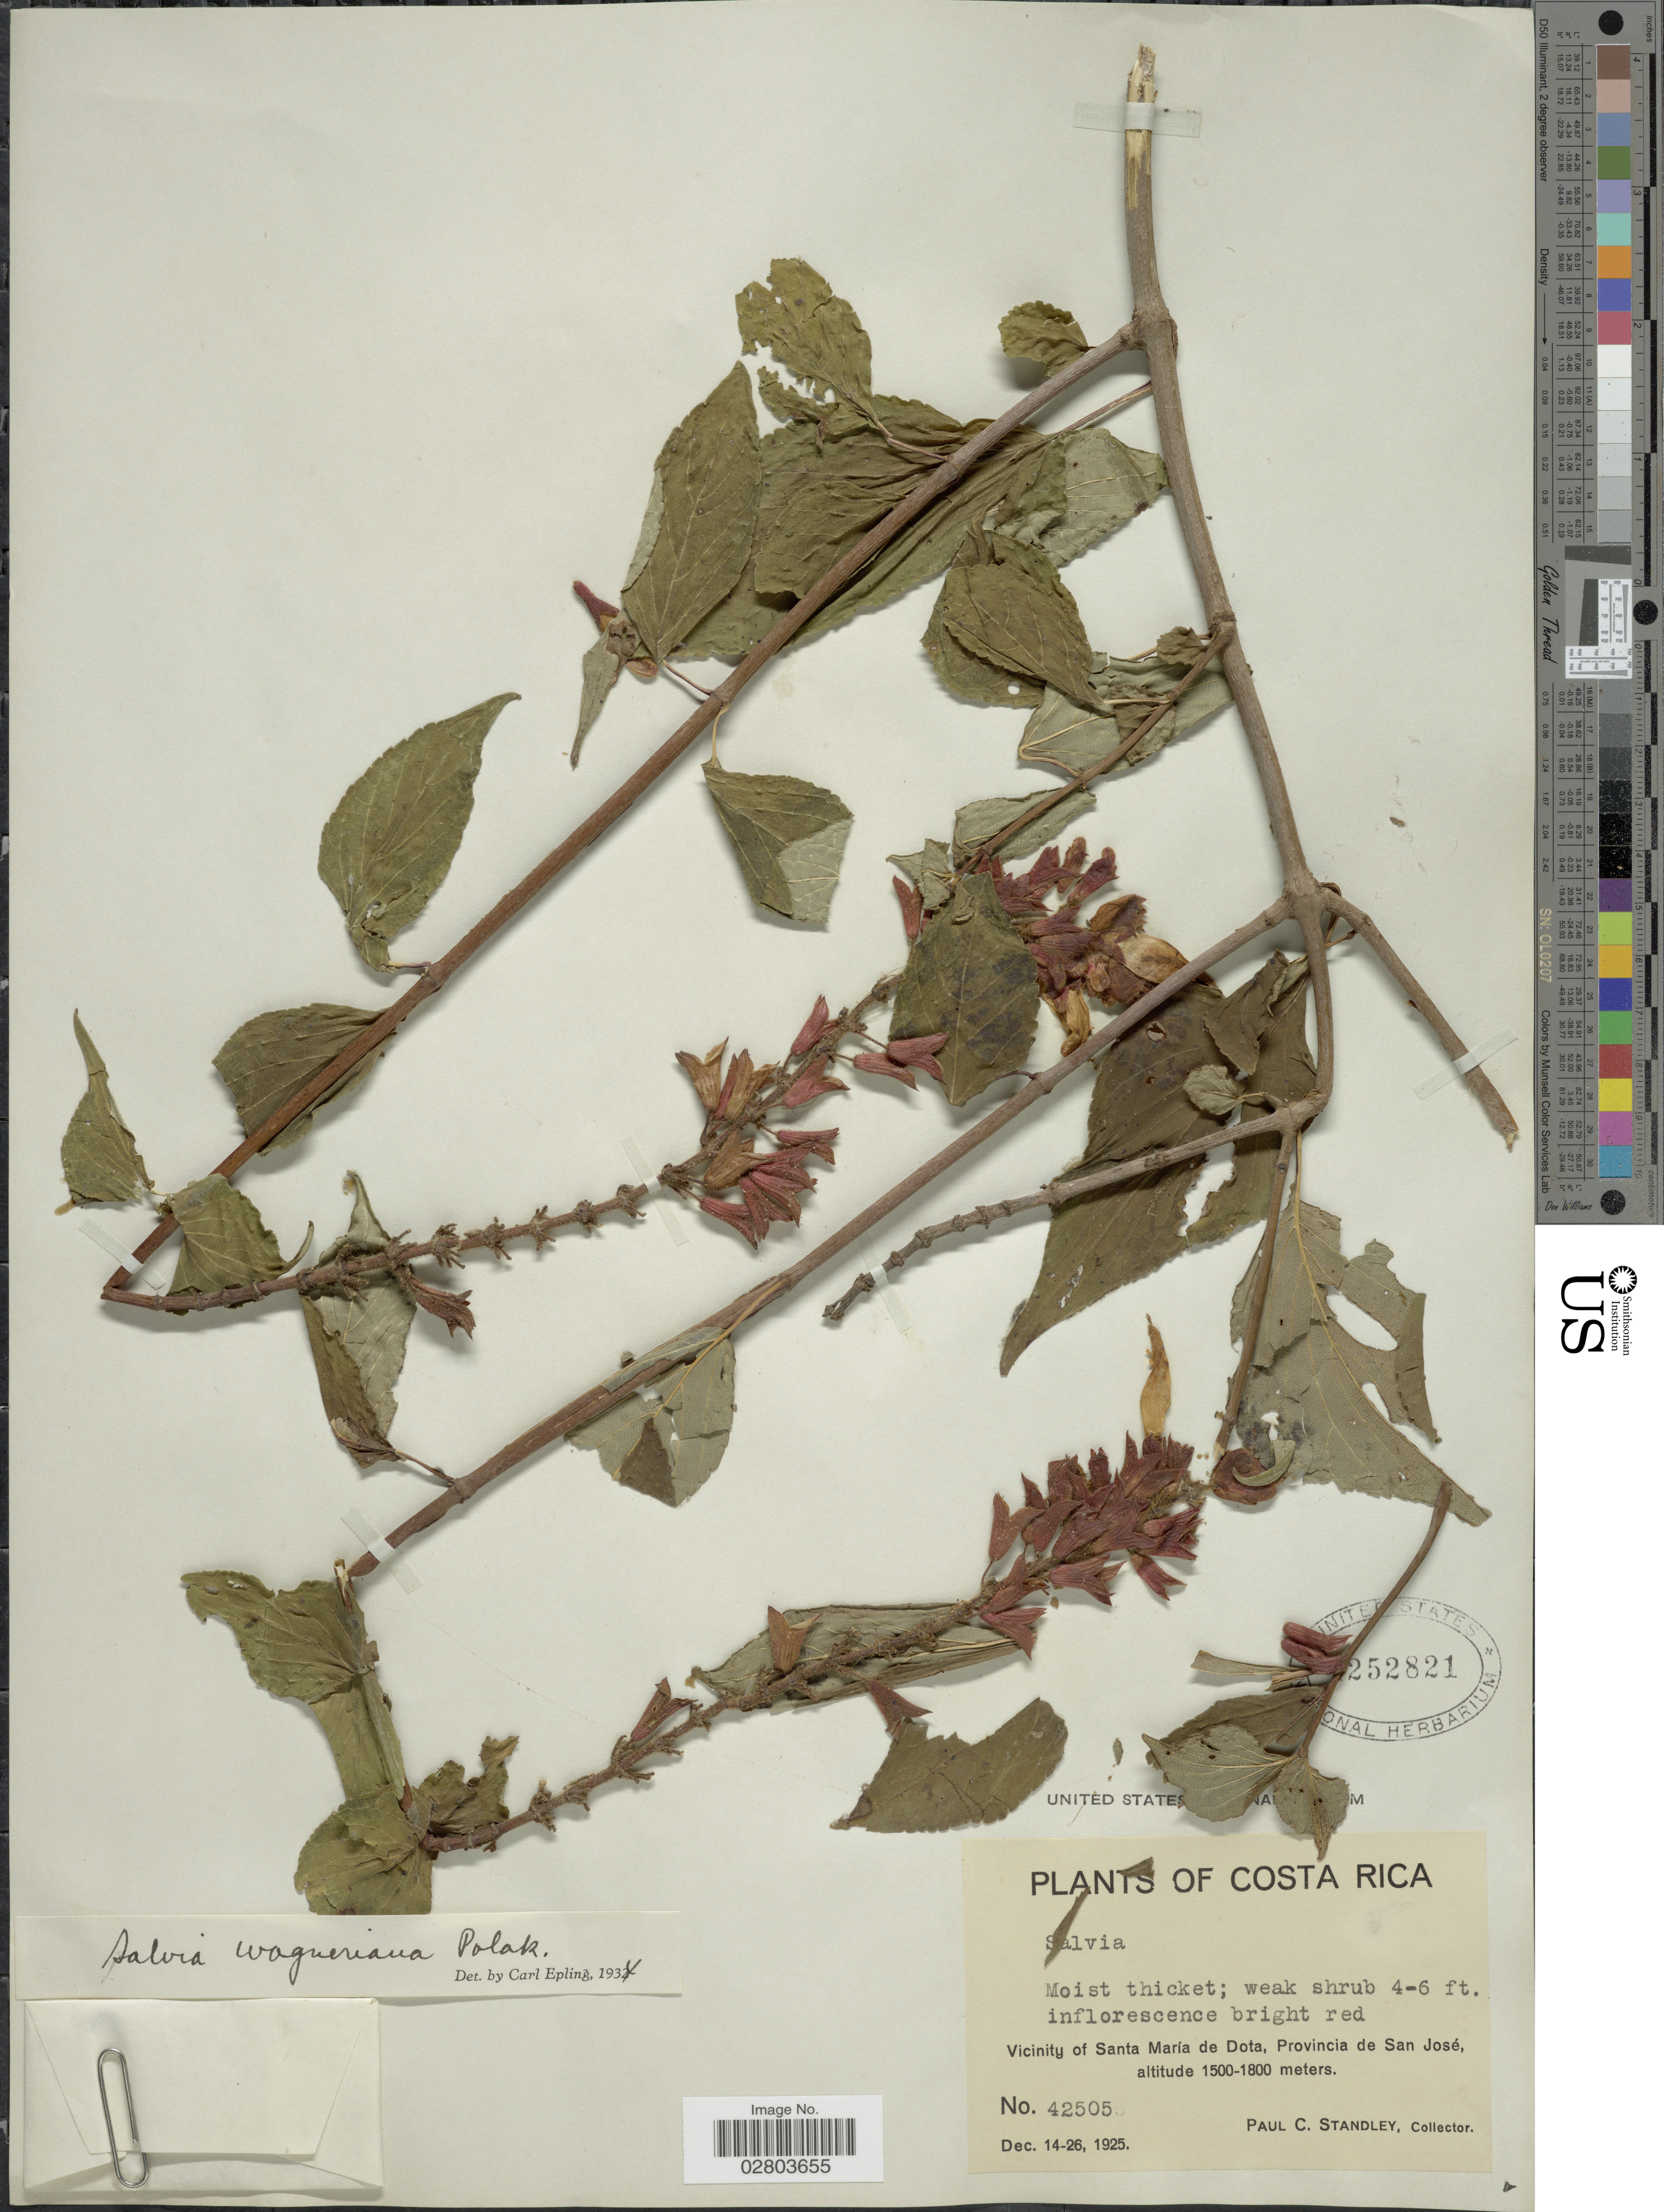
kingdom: Plantae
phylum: Tracheophyta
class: Magnoliopsida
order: Lamiales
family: Lamiaceae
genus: Salvia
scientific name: Salvia wagneriana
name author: Pol.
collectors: P. C. Standley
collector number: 42505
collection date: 1925-12-14/1925-12-26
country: Costa Rica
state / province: San José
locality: Vicinity of Santa María de Dota, Provincia de San José.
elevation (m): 1500